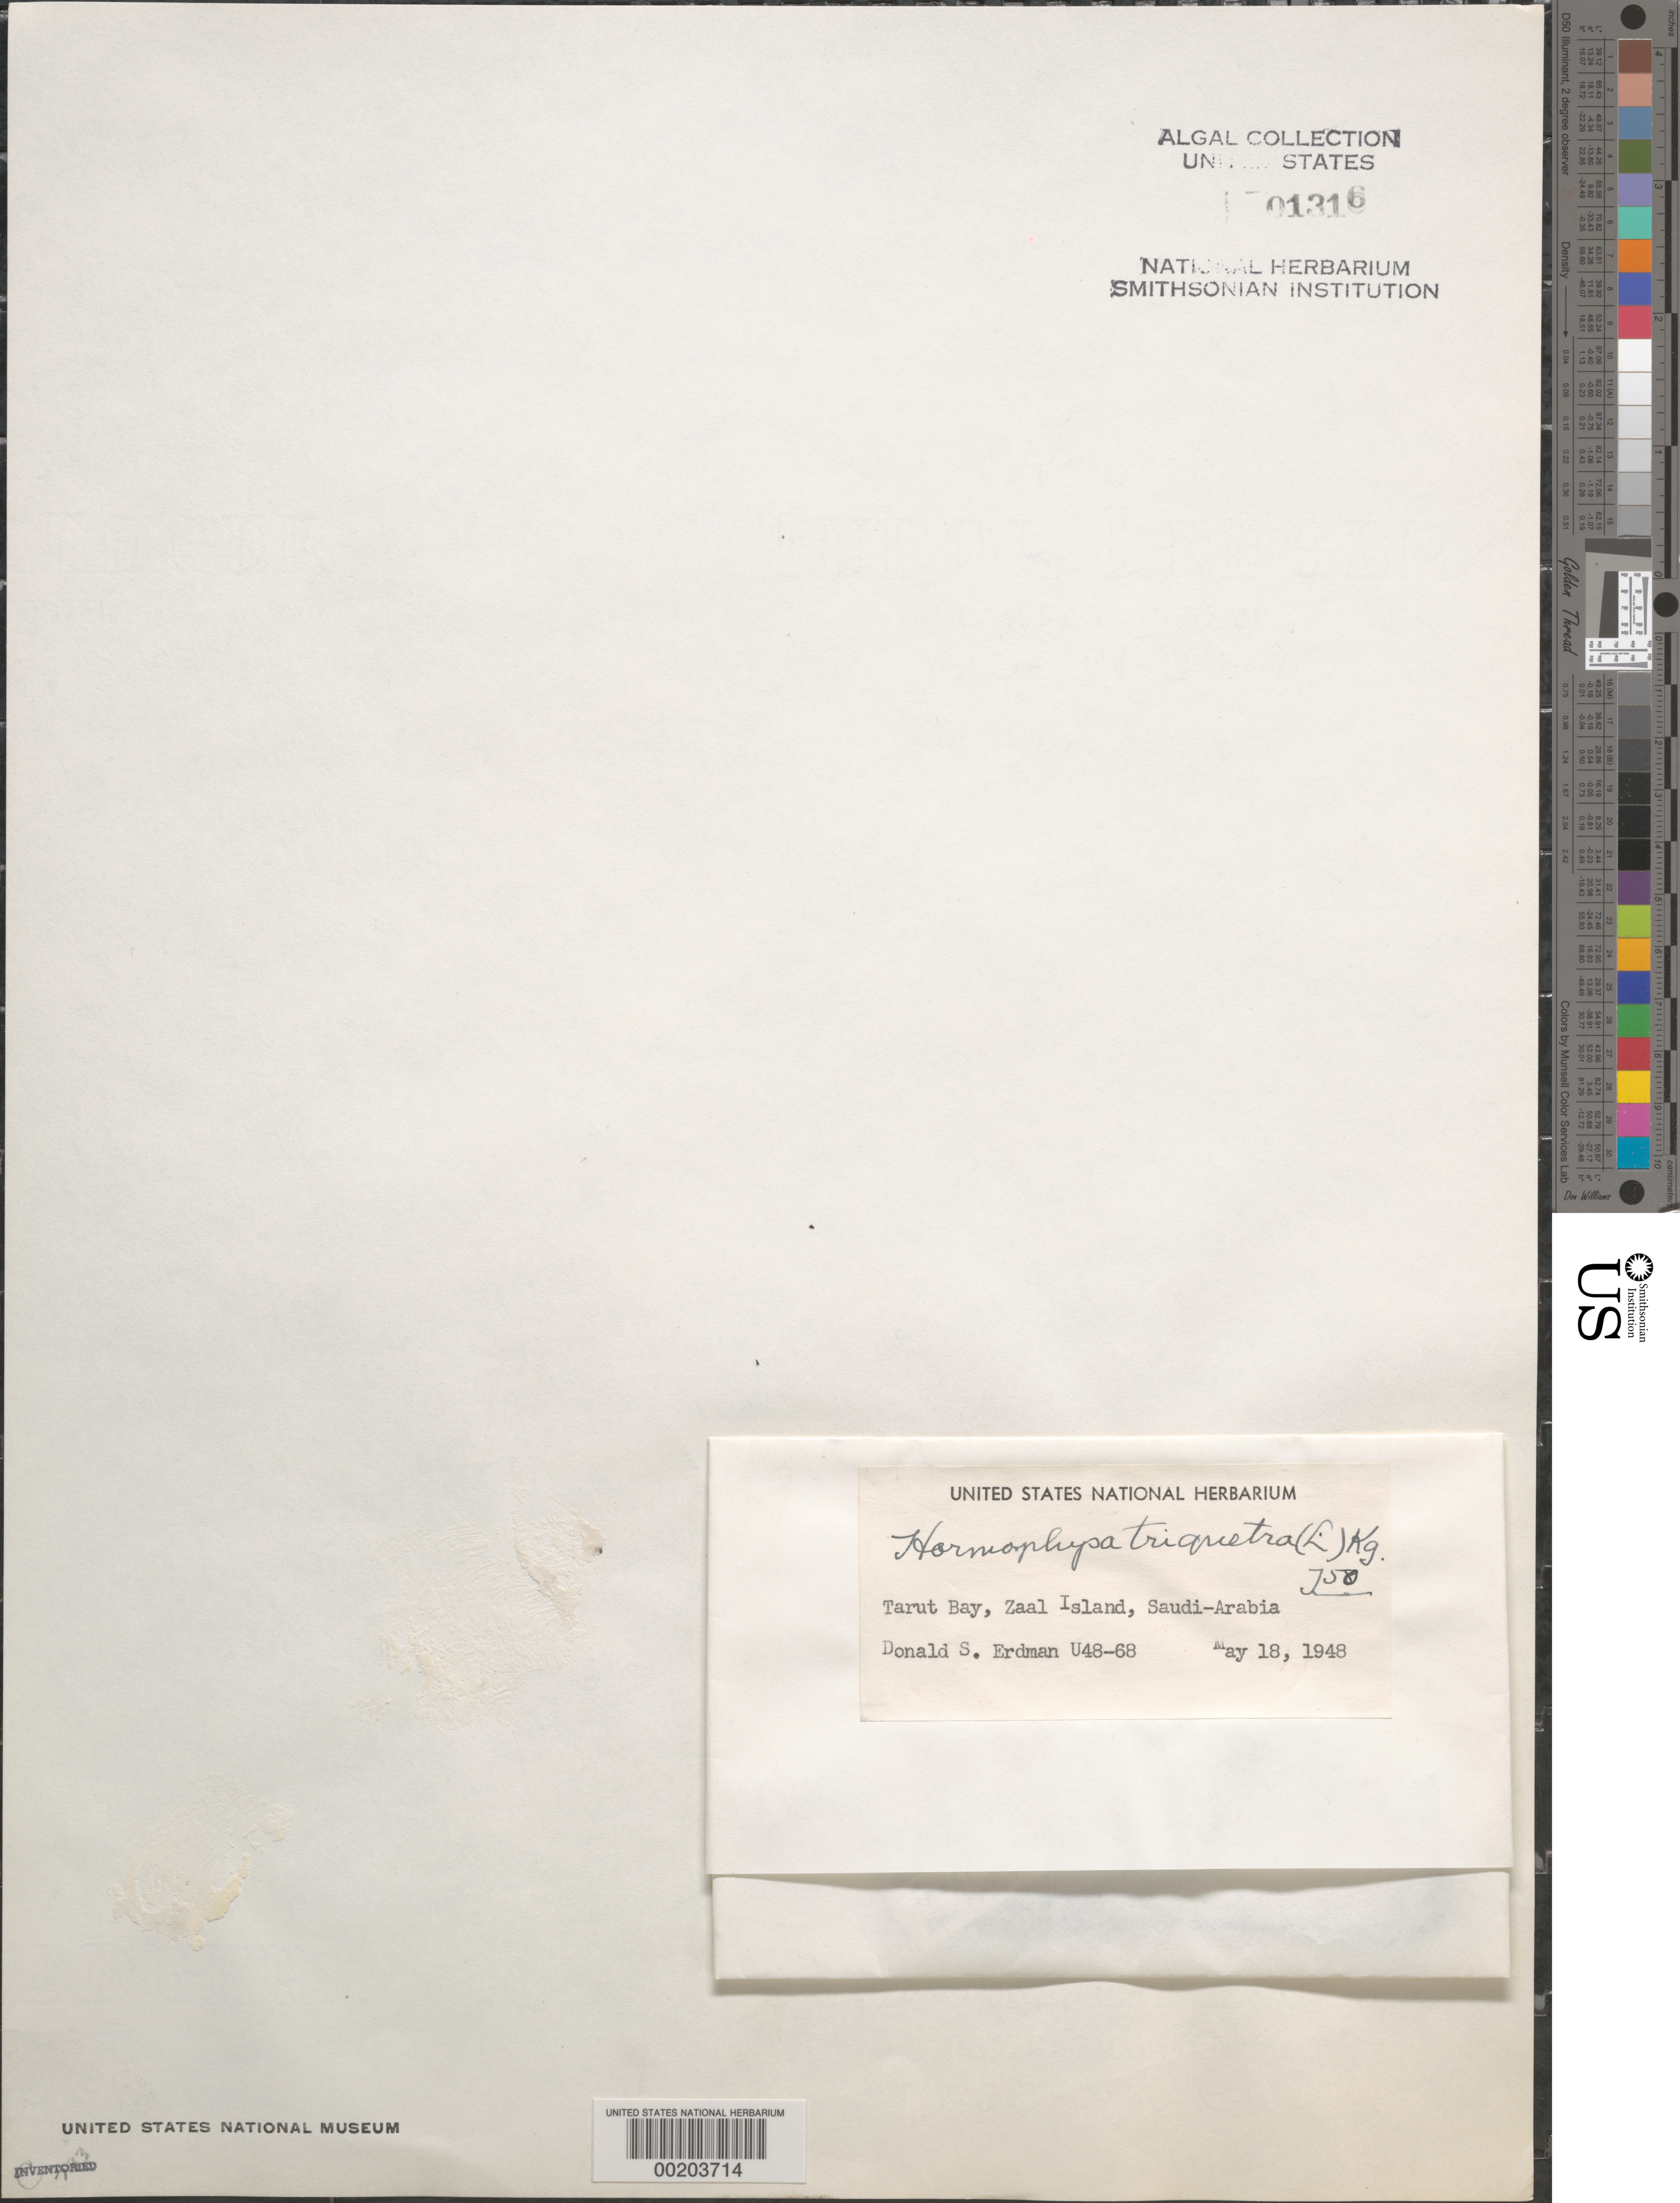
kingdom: Chromista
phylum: Ochrophyta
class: Phaeophyceae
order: Fucales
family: Sargassaceae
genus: Hormophysa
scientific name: Hormophysa cuneiformis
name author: (J.F. Gmel.) P.C. Silva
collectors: D. Erdman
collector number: U48-68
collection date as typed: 18 May 1948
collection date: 1948-05-18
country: Saudi Arabia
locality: Zaal island, tarut bay, persian gulf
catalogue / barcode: US 1316